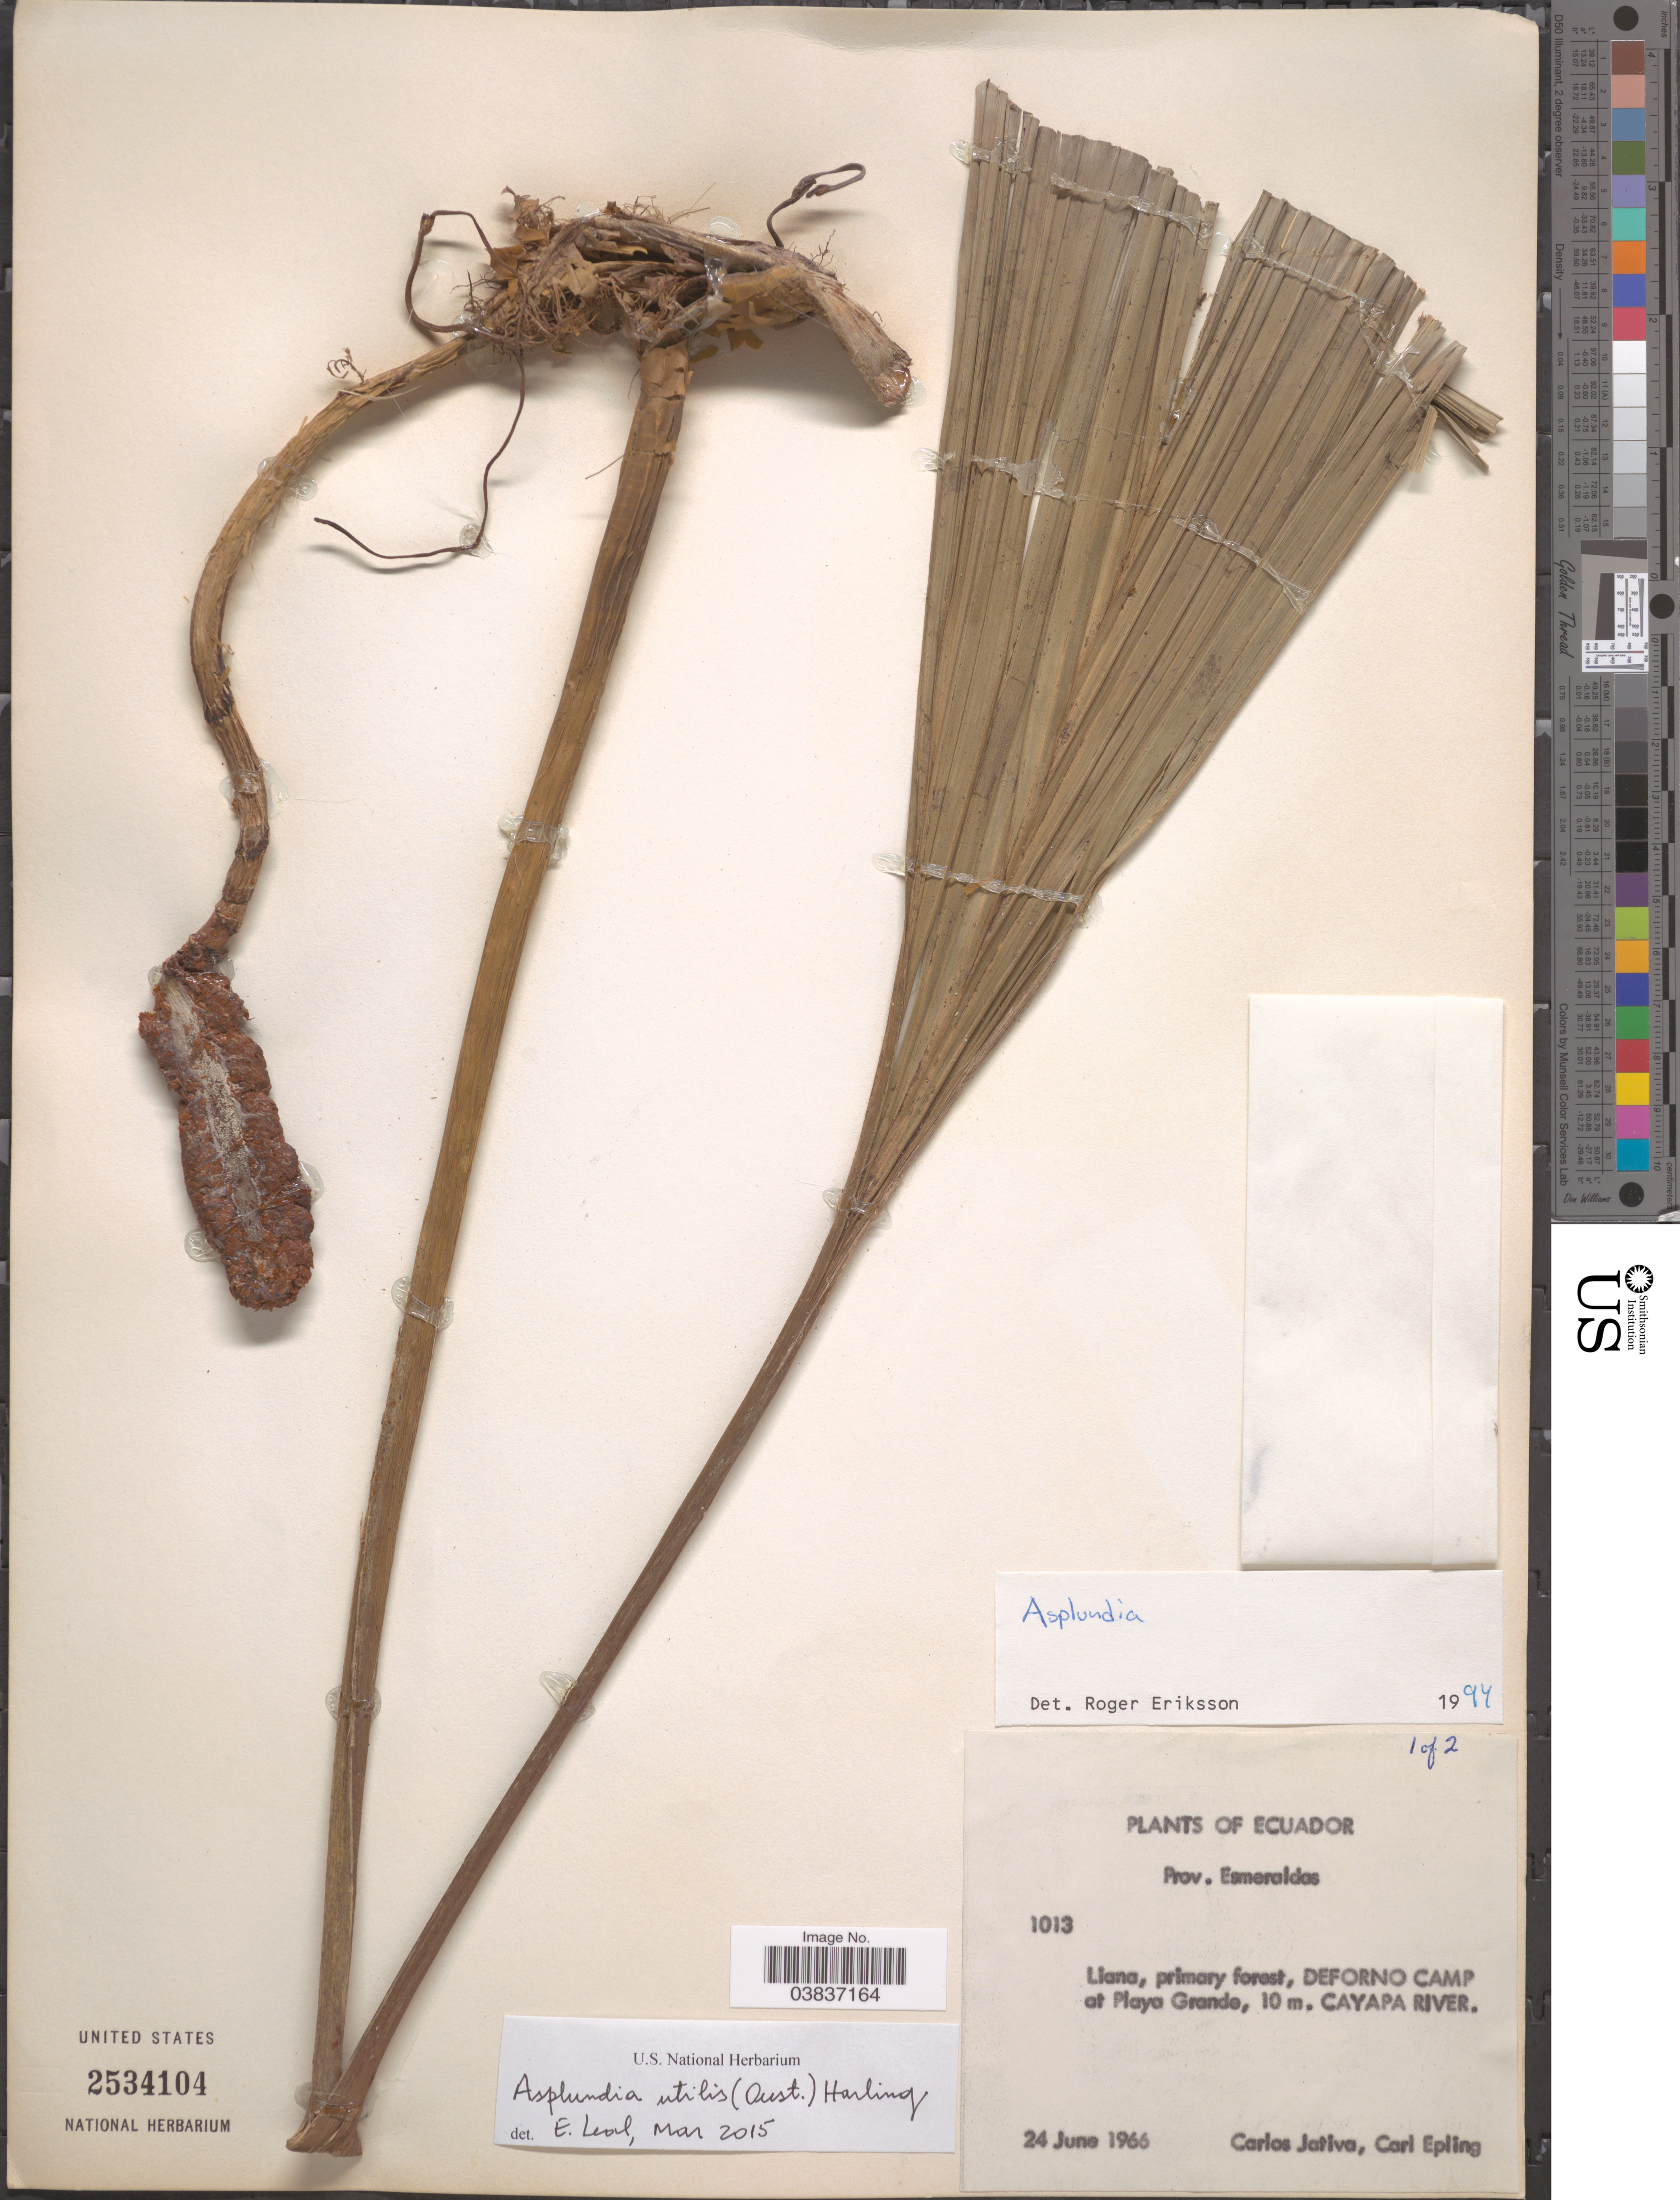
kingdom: Plantae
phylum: Tracheophyta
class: Liliopsida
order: Pandanales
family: Cyclanthaceae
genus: Asplundia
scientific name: Asplundia utilis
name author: (Oerst.) Harling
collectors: C. D. Játiva & C. C. Epling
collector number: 1013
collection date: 1966-06-24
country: Ecuador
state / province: Esmeraldas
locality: Deforno Camp at Playa Grande, Cayapa River.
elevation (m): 10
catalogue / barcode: US 2534104